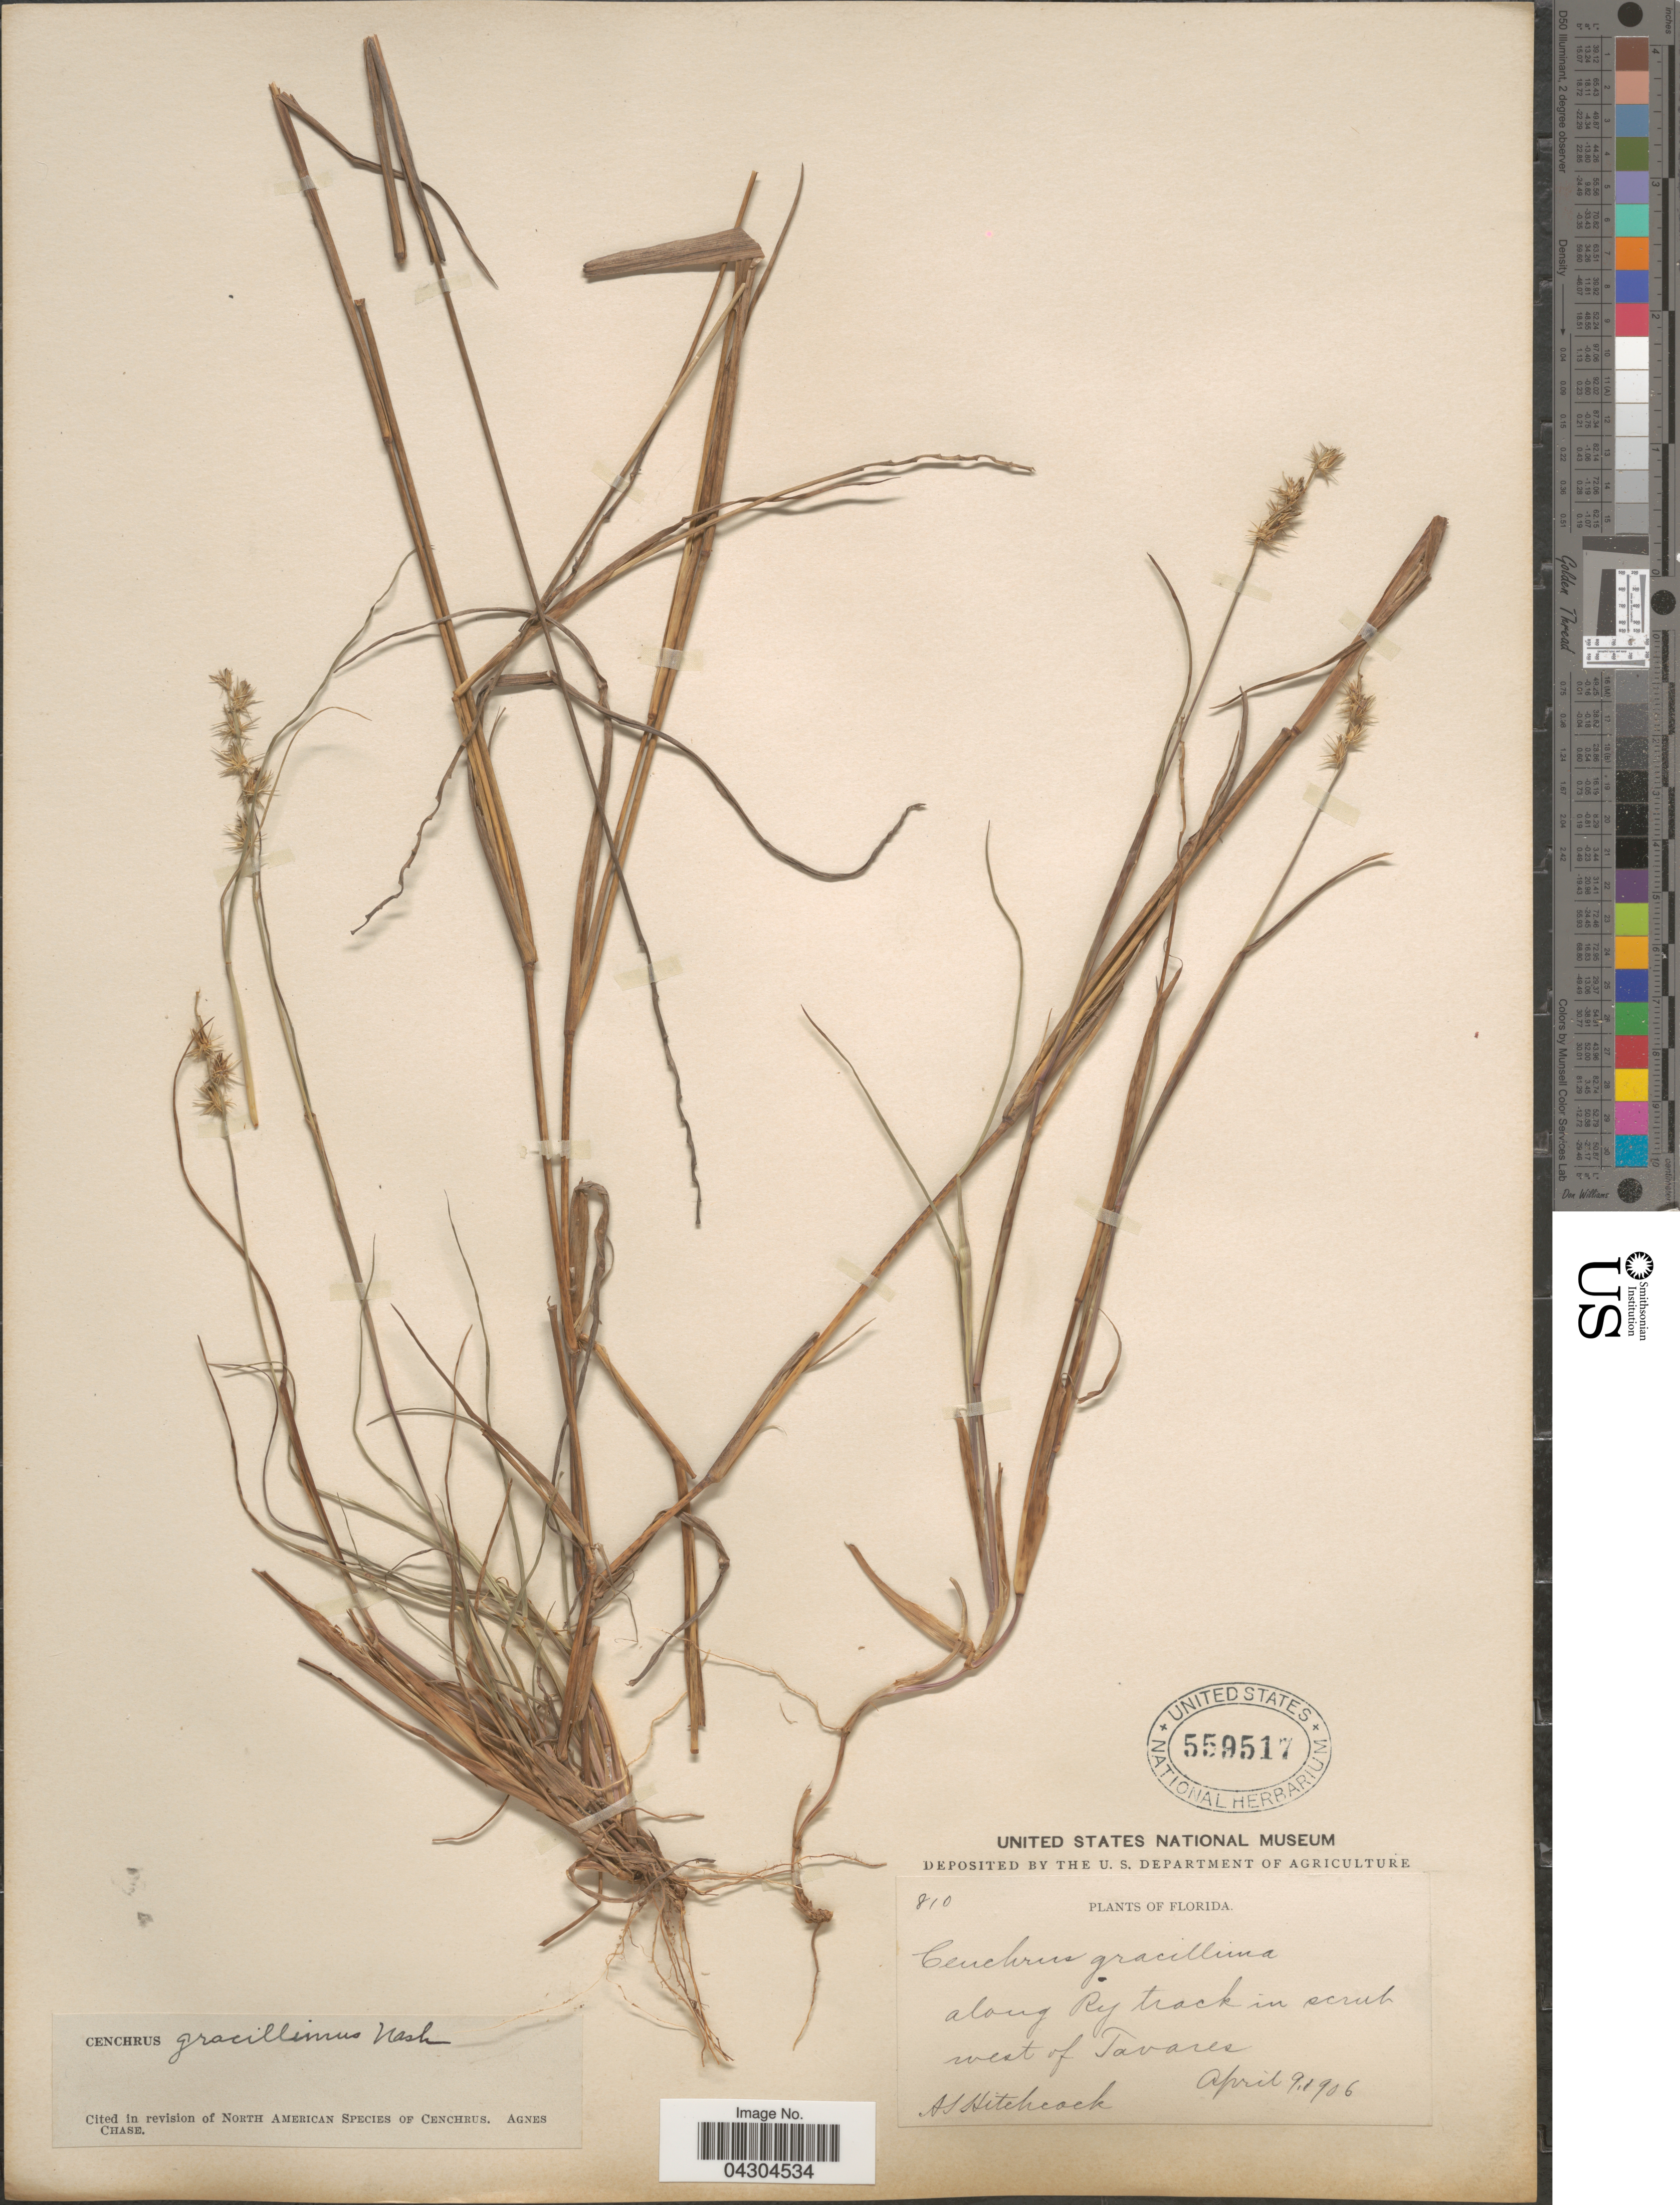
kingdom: Plantae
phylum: Tracheophyta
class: Liliopsida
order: Poales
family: Poaceae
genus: Cenchrus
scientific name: Cenchrus gracillimus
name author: Nash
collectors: A. S. Hitchcock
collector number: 810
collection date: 1906-04-09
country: United States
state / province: Florida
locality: Along Ry track in scrub wet of Tavares.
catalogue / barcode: US 559517